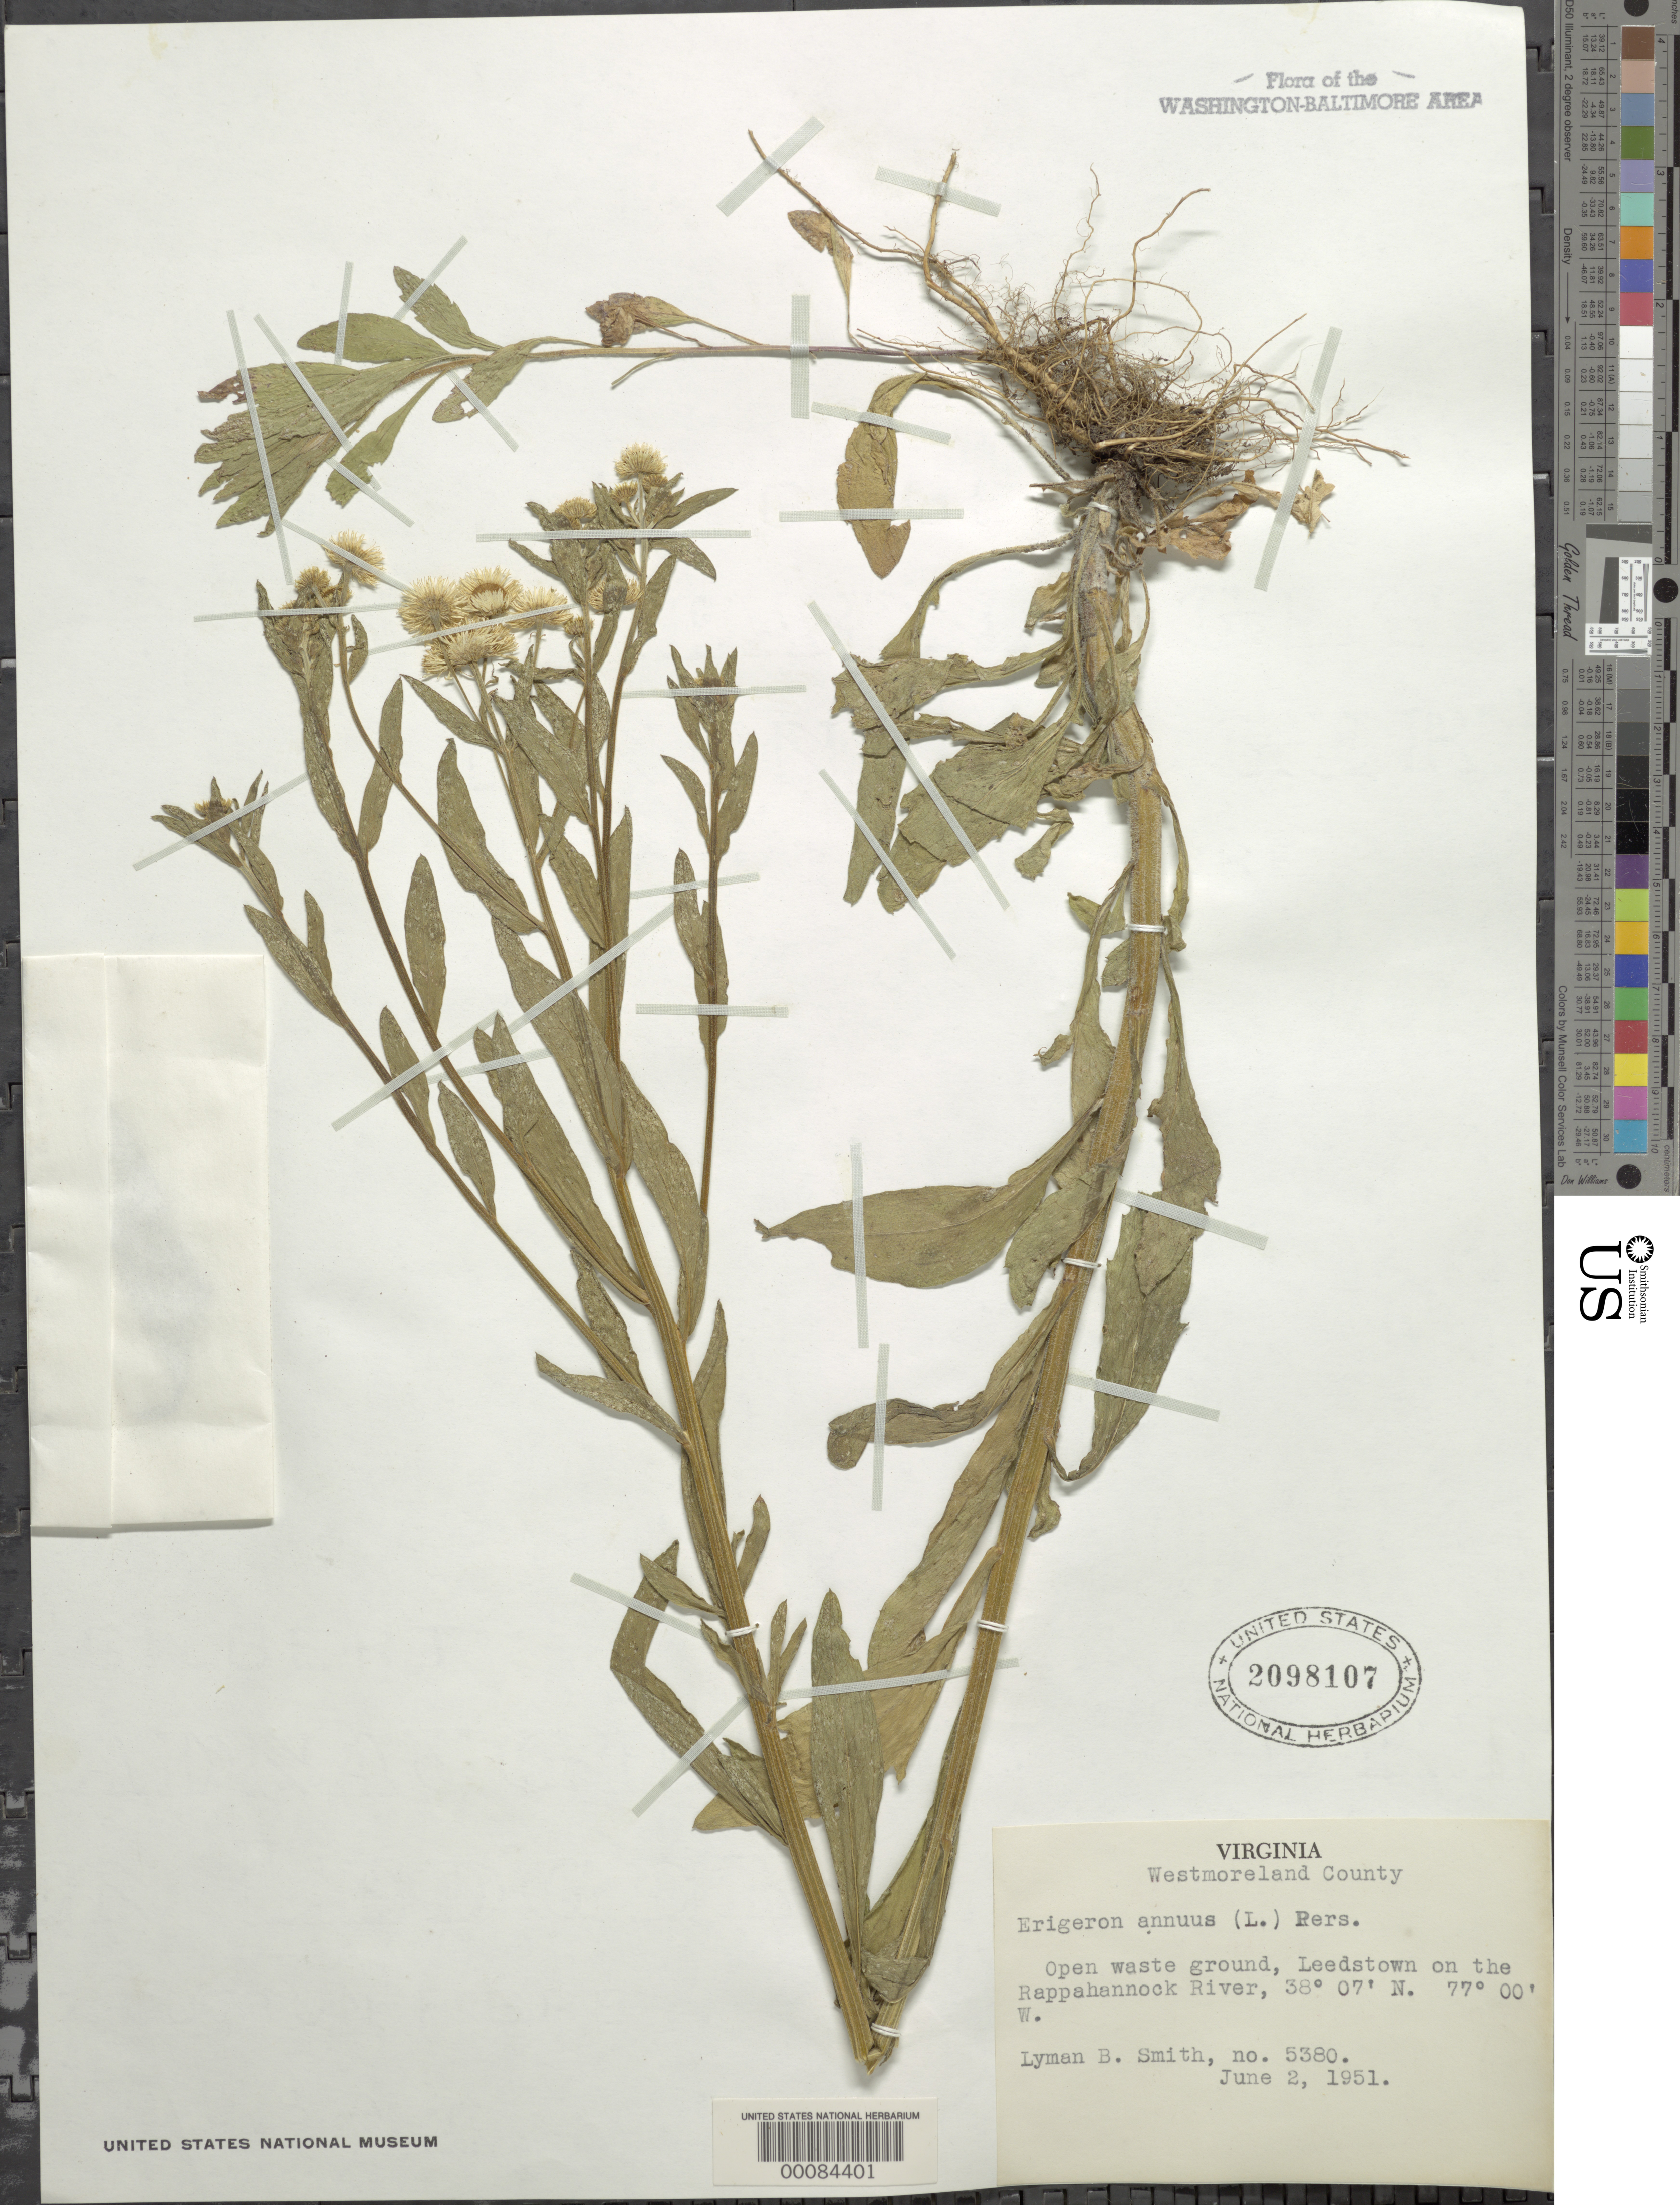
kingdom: Plantae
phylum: Tracheophyta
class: Magnoliopsida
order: Asterales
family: Asteraceae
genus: Erigeron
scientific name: Erigeron annuus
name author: (L.) Pers.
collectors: L. Smith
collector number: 5380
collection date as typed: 02 Jun 1951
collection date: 1951-06-02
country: United States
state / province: Virginia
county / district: Westmoreland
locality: Leedstown on the Rappahannock River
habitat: Open waste ground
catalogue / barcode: US 2098107